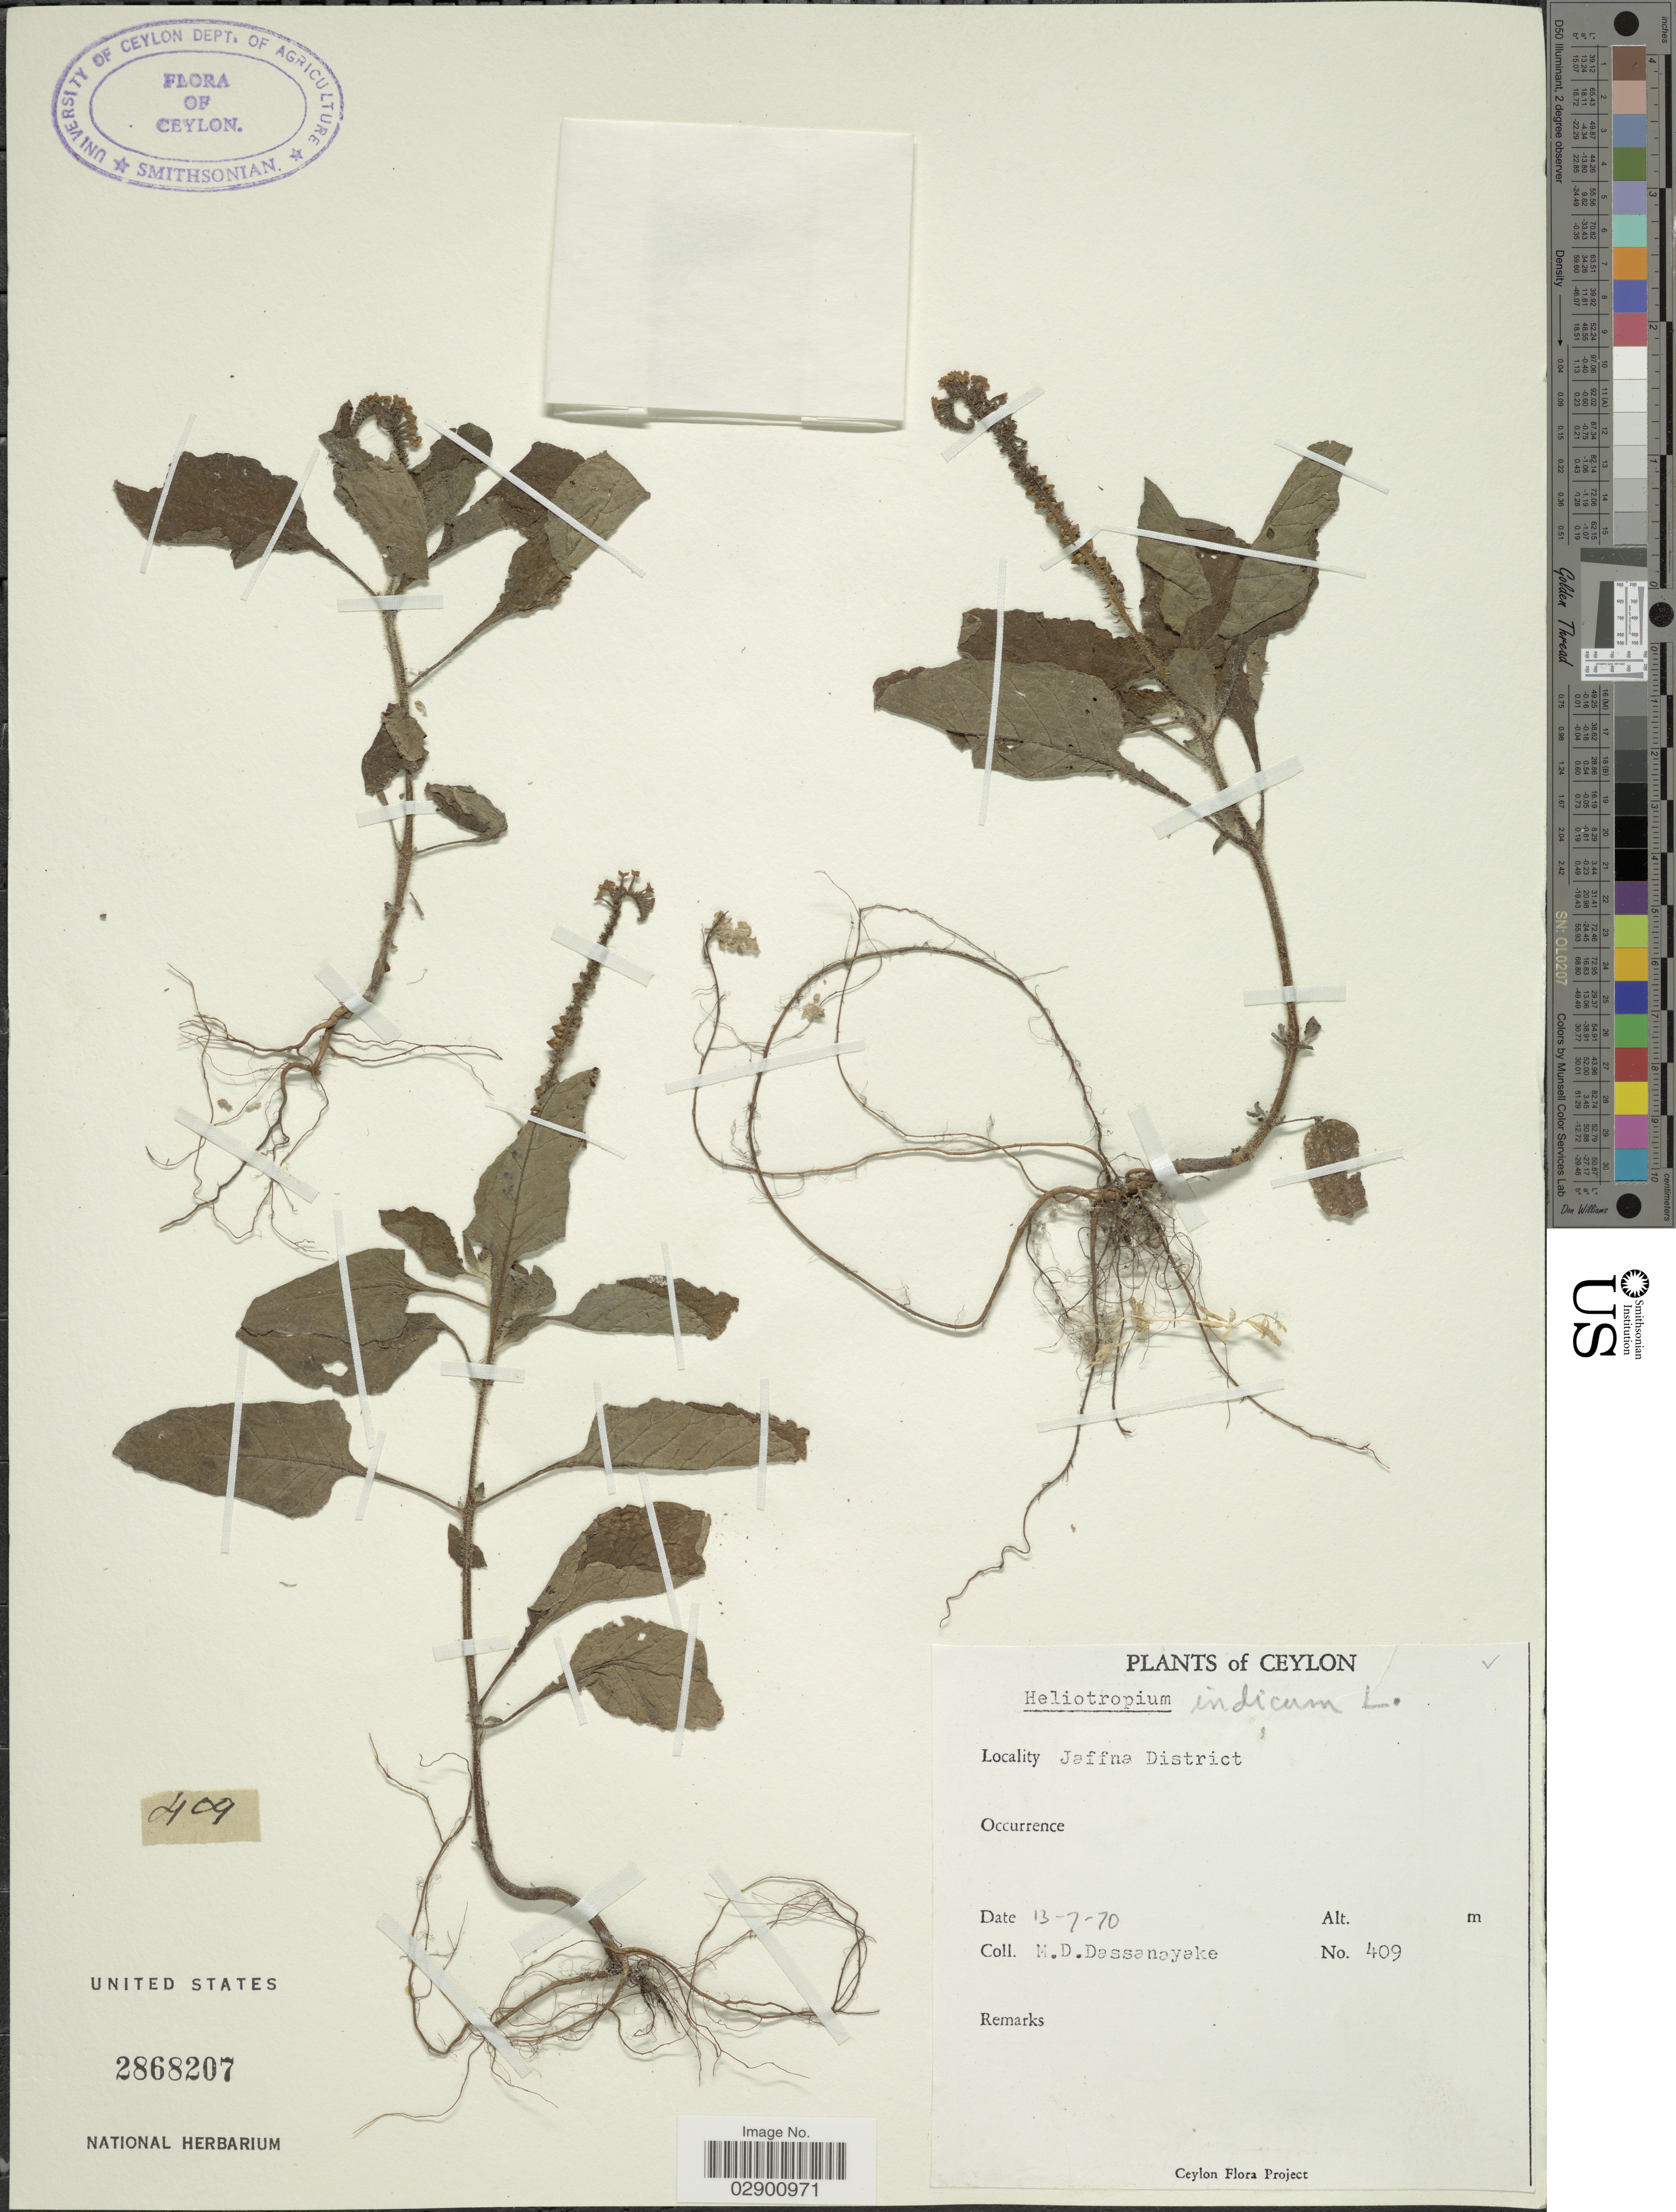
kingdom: Plantae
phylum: Tracheophyta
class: Magnoliopsida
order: Boraginales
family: Heliotropiaceae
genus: Heliotropium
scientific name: Heliotropium indicum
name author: L.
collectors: M. D. Dassanayake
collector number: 409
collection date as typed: Transcribed d/m/y: 13/7/70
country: Sri Lanka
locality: Ceylon. Jaffna District.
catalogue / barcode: US 2868207